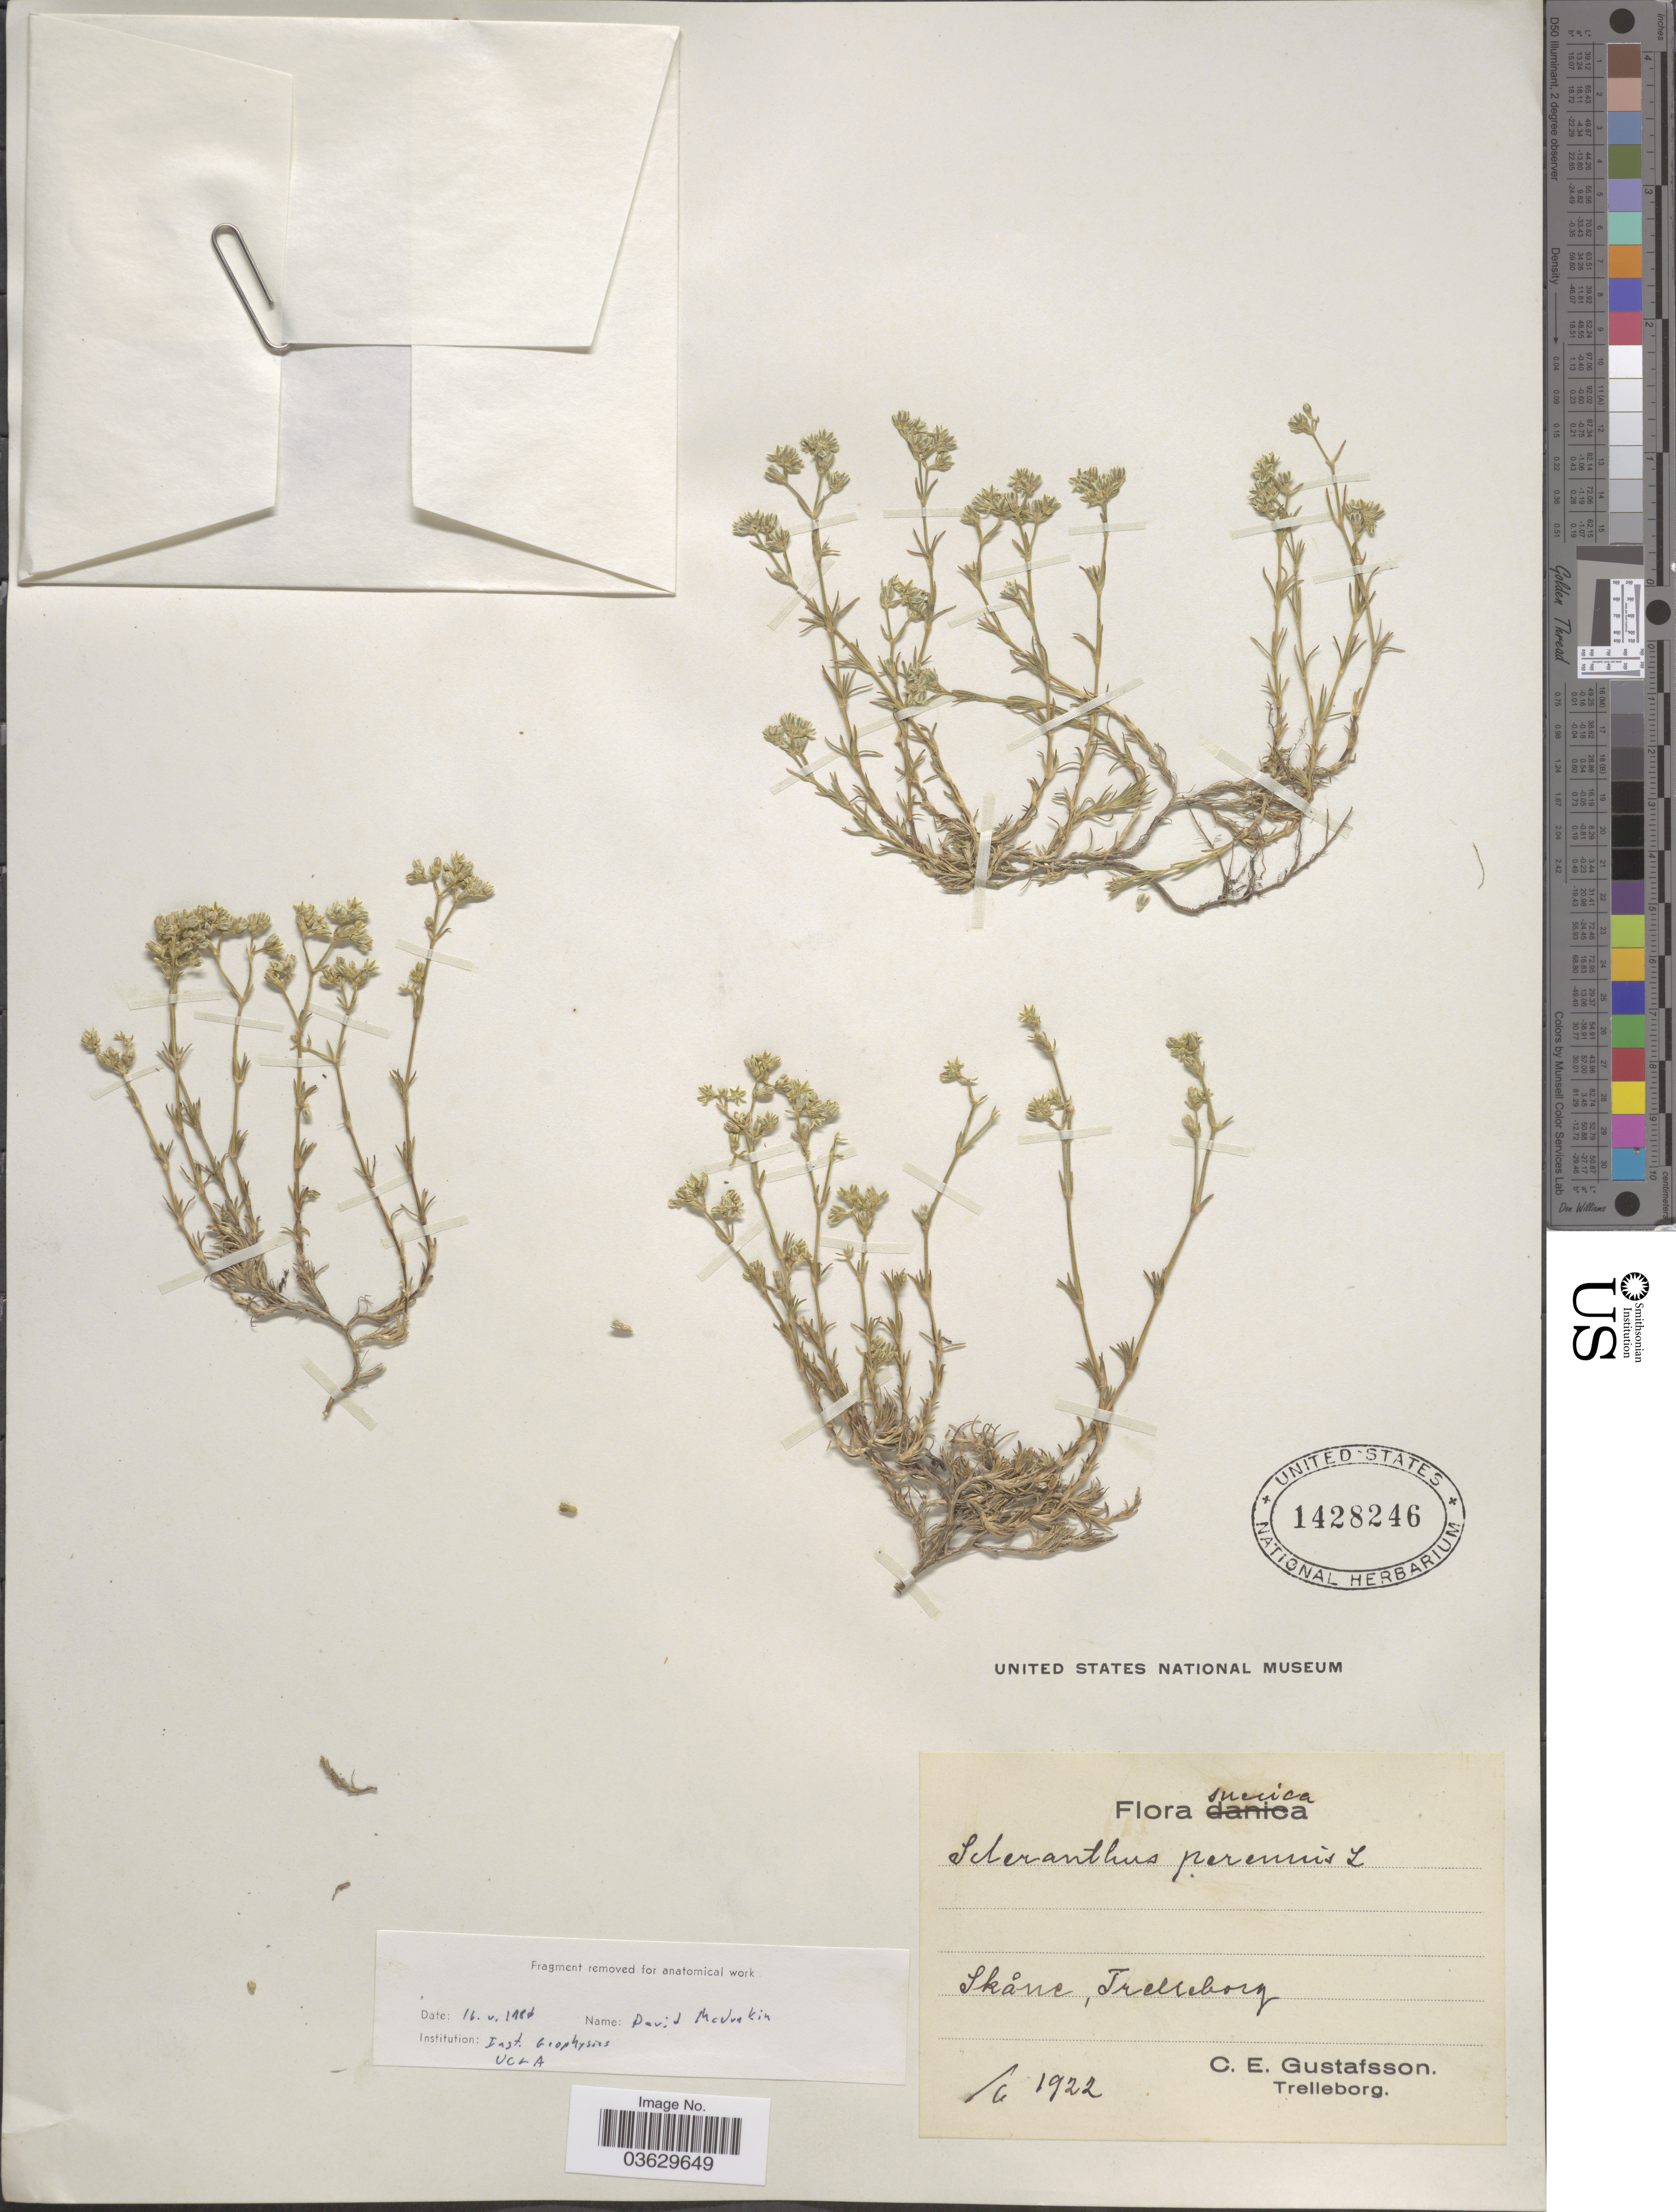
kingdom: Plantae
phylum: Tracheophyta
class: Magnoliopsida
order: Caryophyllales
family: Caryophyllaceae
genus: Scleranthus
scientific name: Scleranthus perennis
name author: L.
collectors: C. Gustafsson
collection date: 1922-06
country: Sweden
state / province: Skåne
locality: Suecica. Trelleborg.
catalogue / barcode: US 1428246